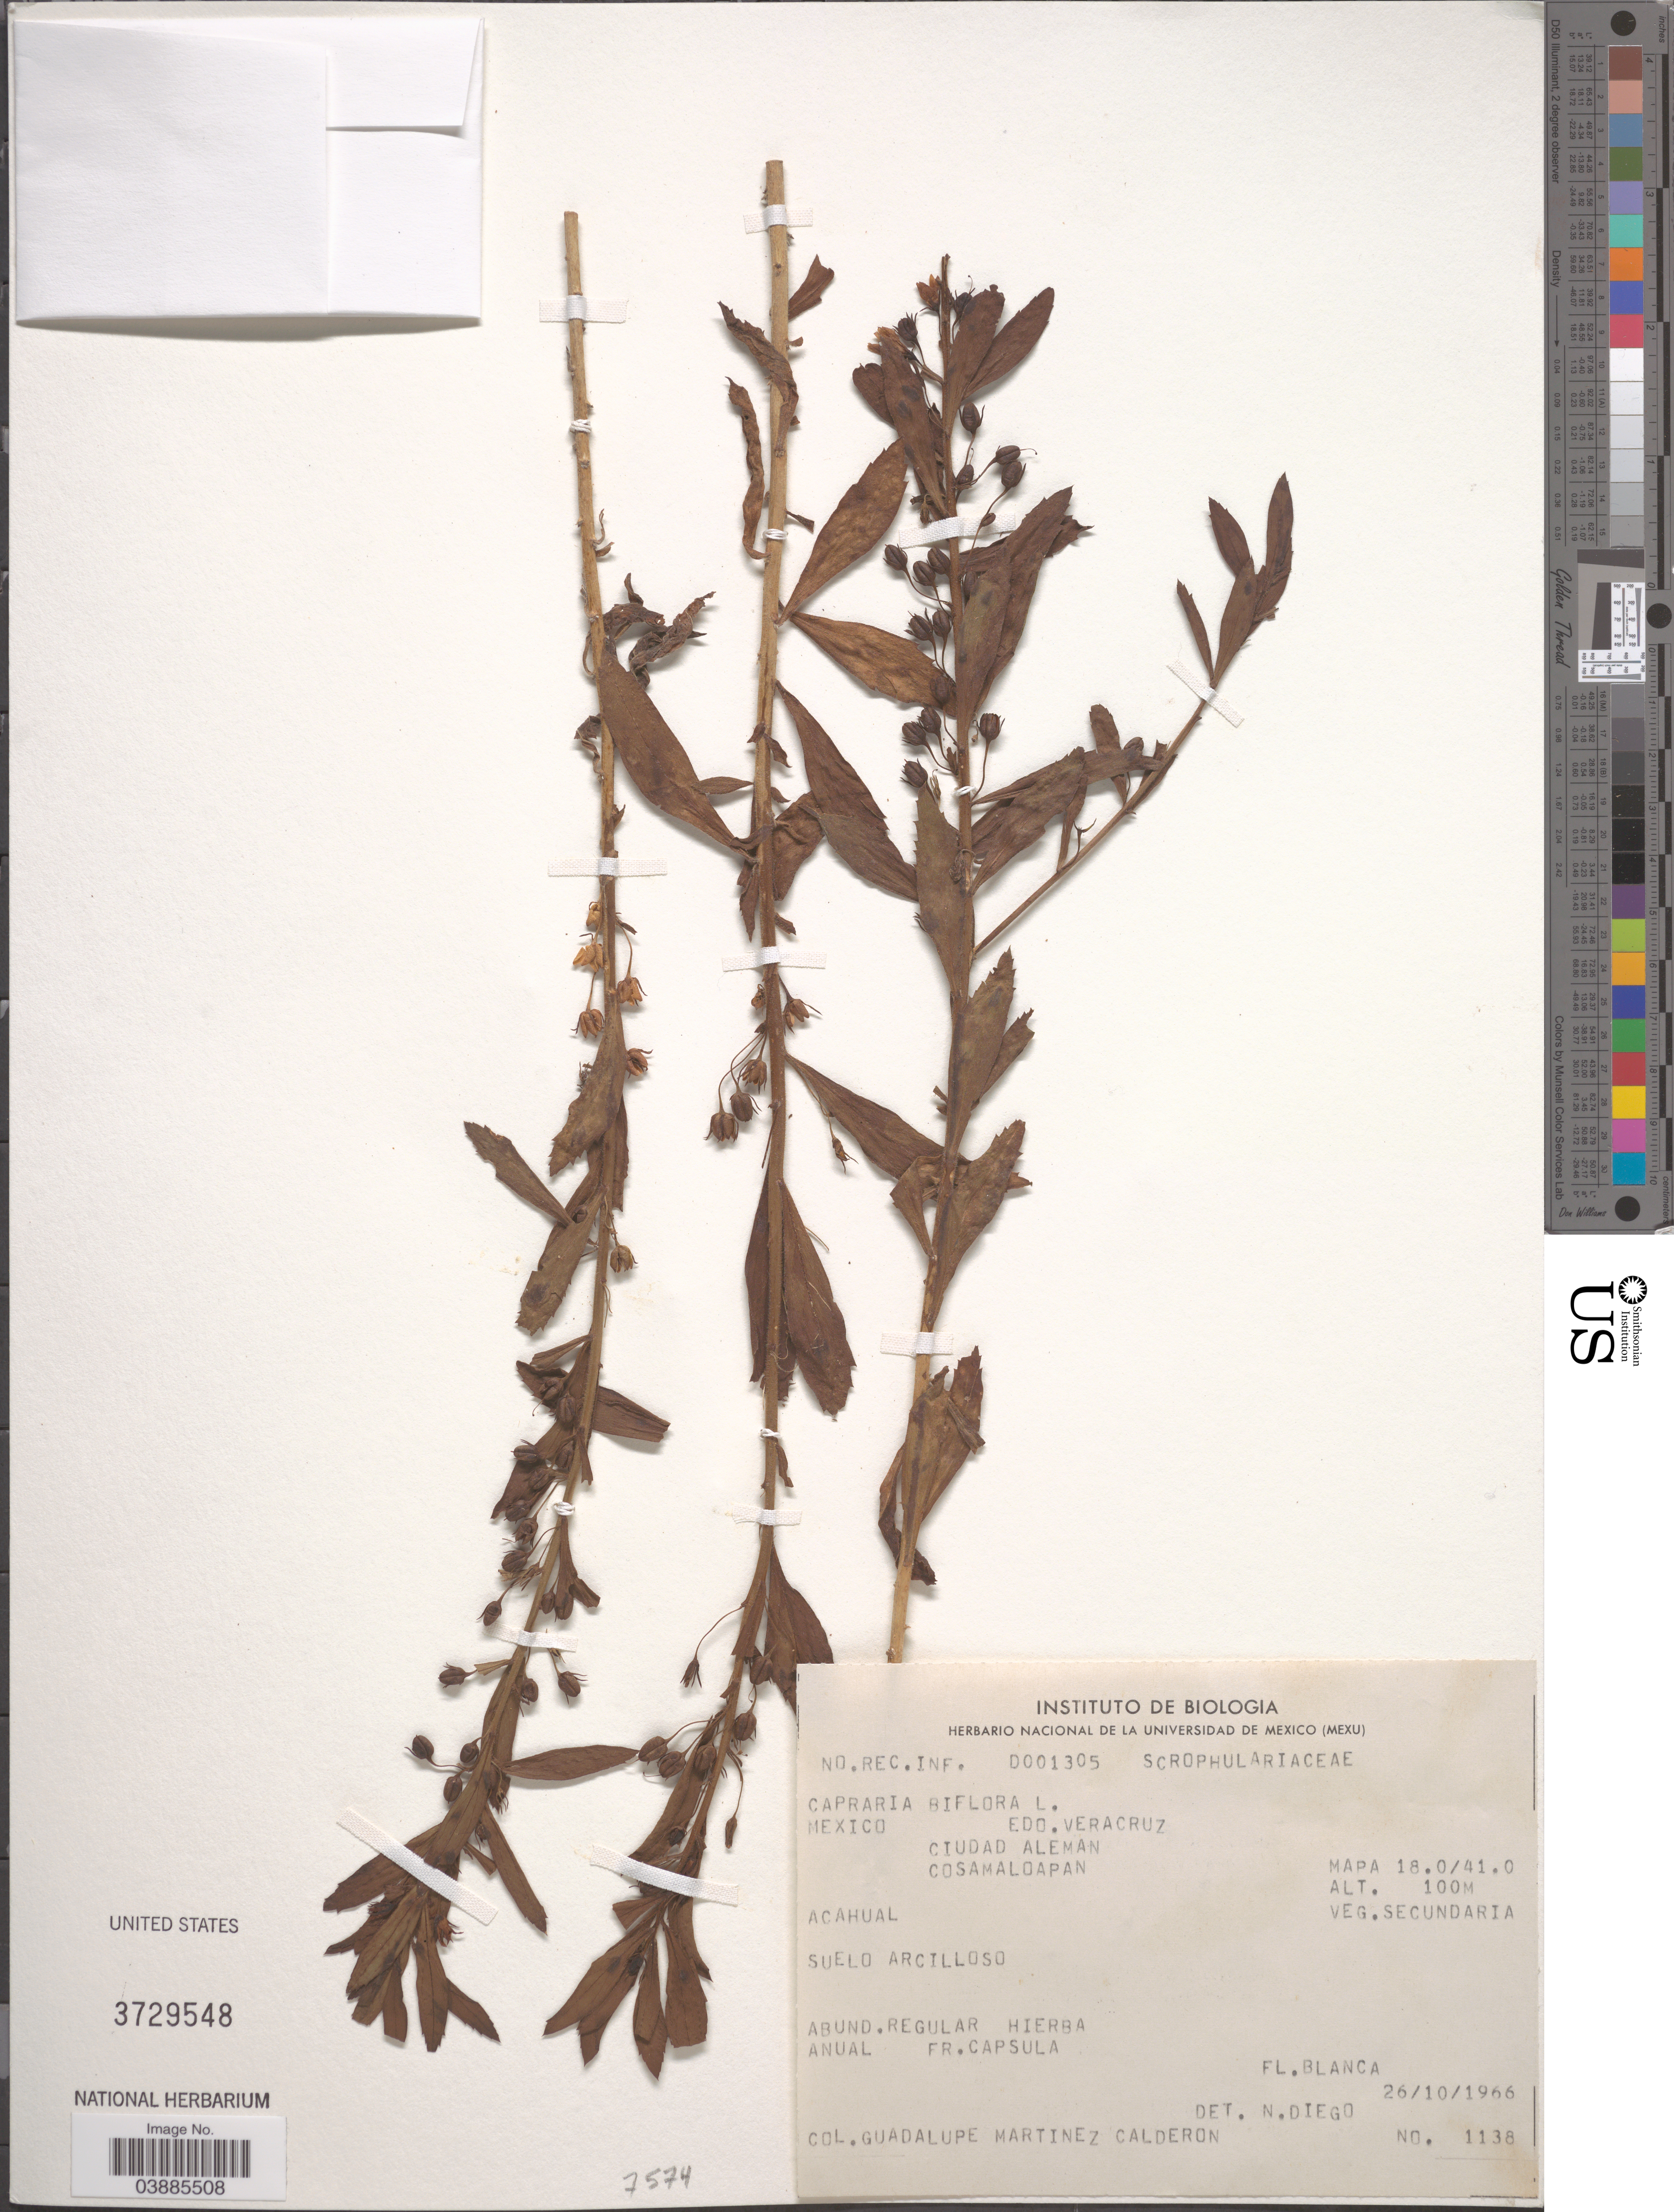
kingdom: Plantae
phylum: Tracheophyta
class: Magnoliopsida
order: Lamiales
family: Scrophulariaceae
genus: Capraria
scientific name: Capraria biflora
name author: L.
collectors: G. Martinez-C.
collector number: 1138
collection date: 1966-10-26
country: Mexico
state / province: Veracruz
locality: Edo. Veracruz. Ciudad Aleman. Cosamaloapan. MAPA 18.1/41.0.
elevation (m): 100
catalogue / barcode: US 3729548